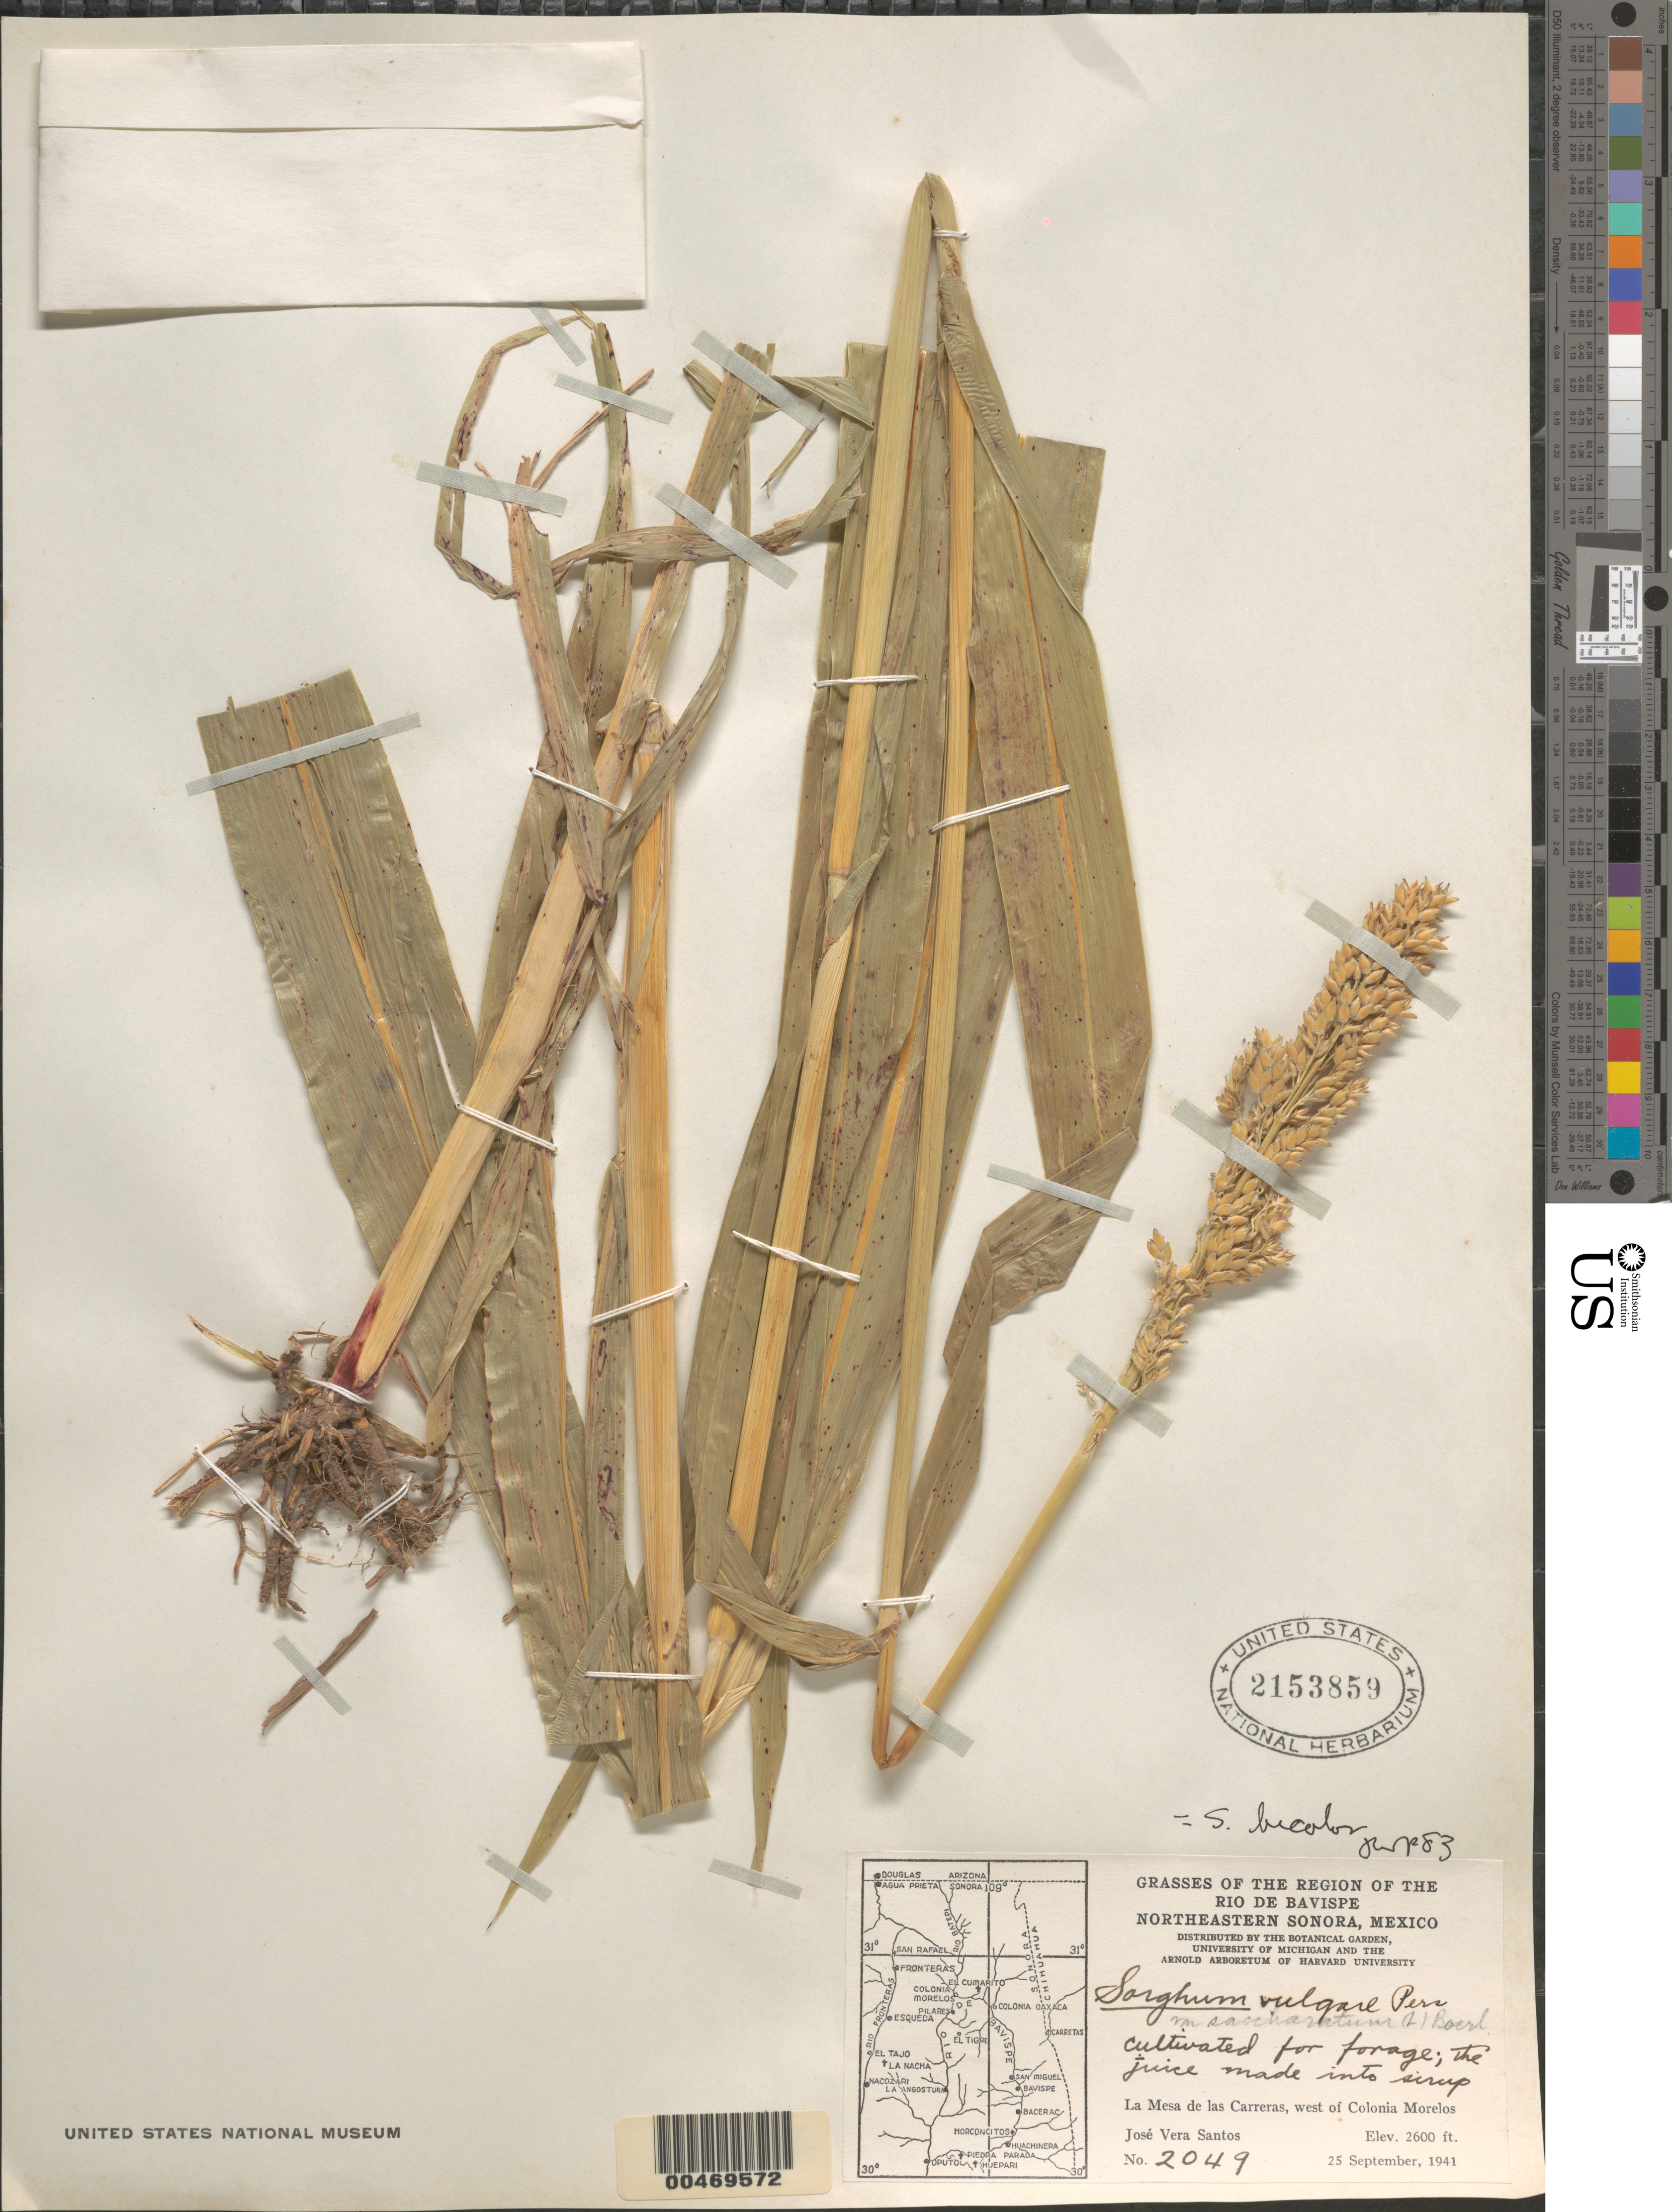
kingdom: Plantae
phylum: Tracheophyta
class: Liliopsida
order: Poales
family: Poaceae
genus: Sorghum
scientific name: Sorghum bicolor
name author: (L.) Moench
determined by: Pohl, R. W.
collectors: J. V. Santos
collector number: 2049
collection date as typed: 25 Sep 1941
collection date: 1941-09-25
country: Mexico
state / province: Sonora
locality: Region of the Rio de Bavispe, NE Sonora, La Mesa de las Carreras, W of Colonia Morelos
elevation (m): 792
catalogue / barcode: US 2153859